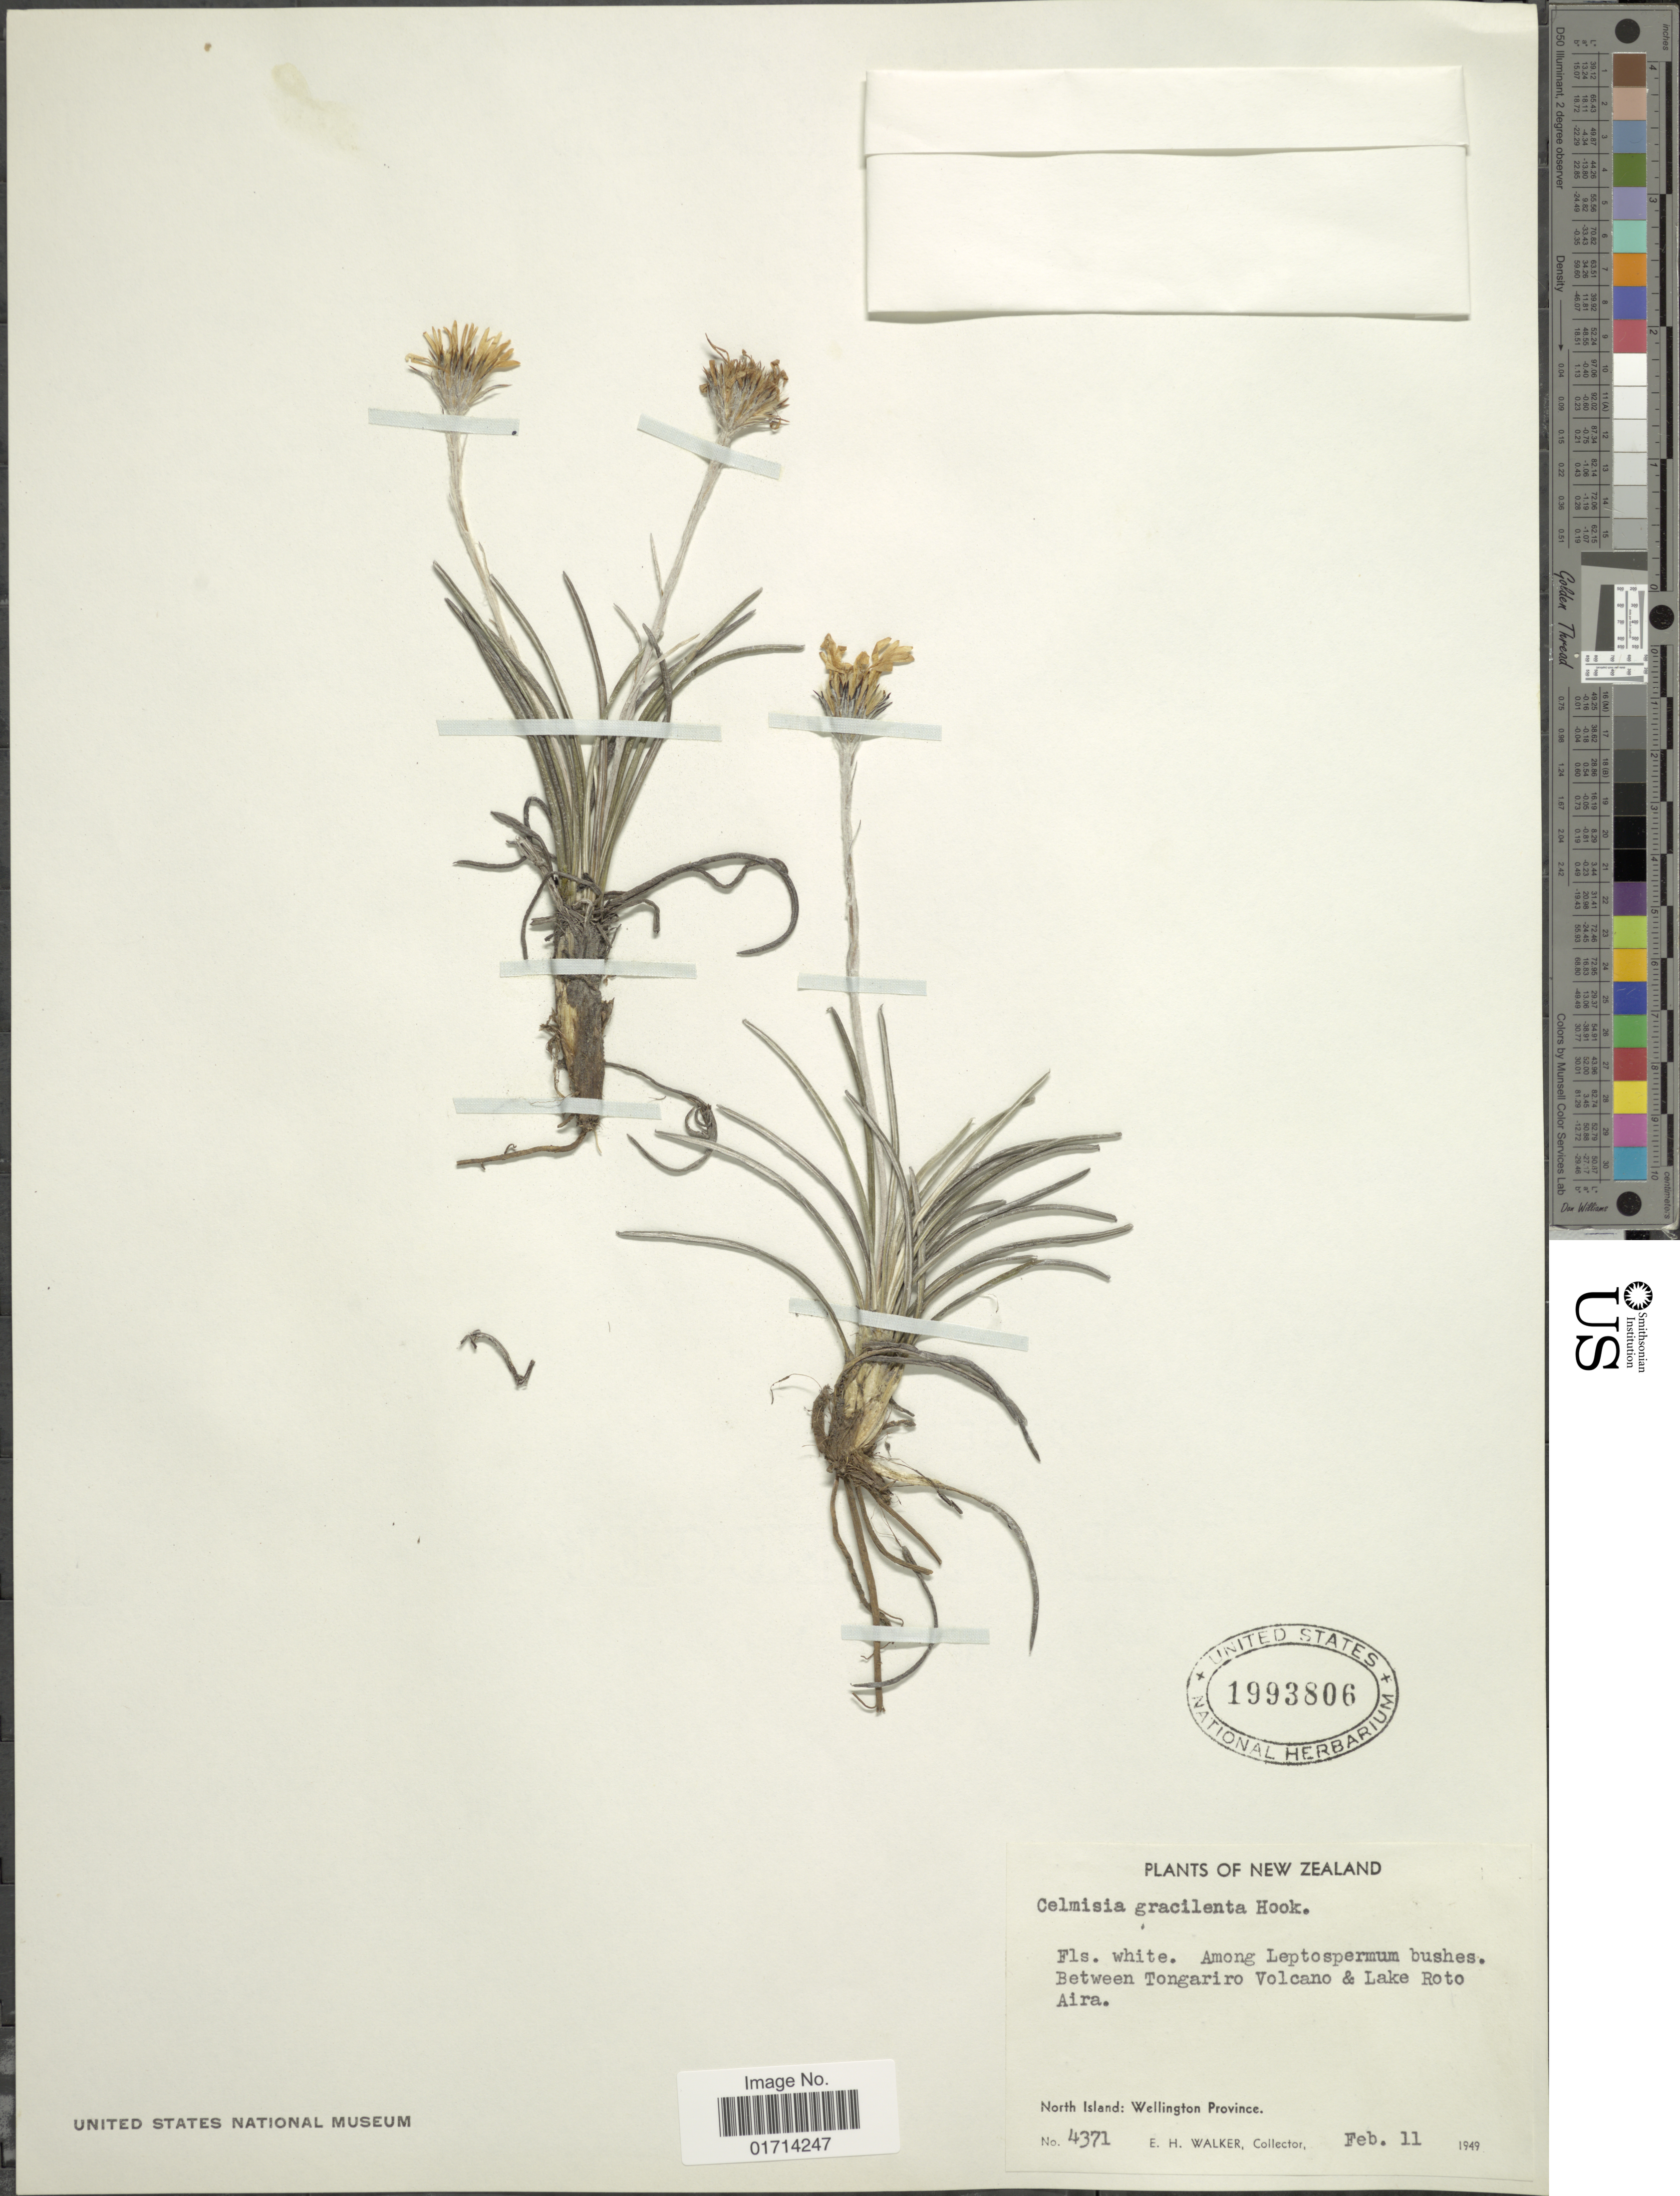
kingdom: Plantae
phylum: Tracheophyta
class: Magnoliopsida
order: Asterales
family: Asteraceae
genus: Celmisia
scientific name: Celmisia gracilenta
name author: Hook. f.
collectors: E. H. Walker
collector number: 4371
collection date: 1949-02-11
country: New Zealand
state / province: Wellington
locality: Between Tongariro Volcano & Lake Roto Aira, North Island: Wellington Province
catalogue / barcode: US 1993806